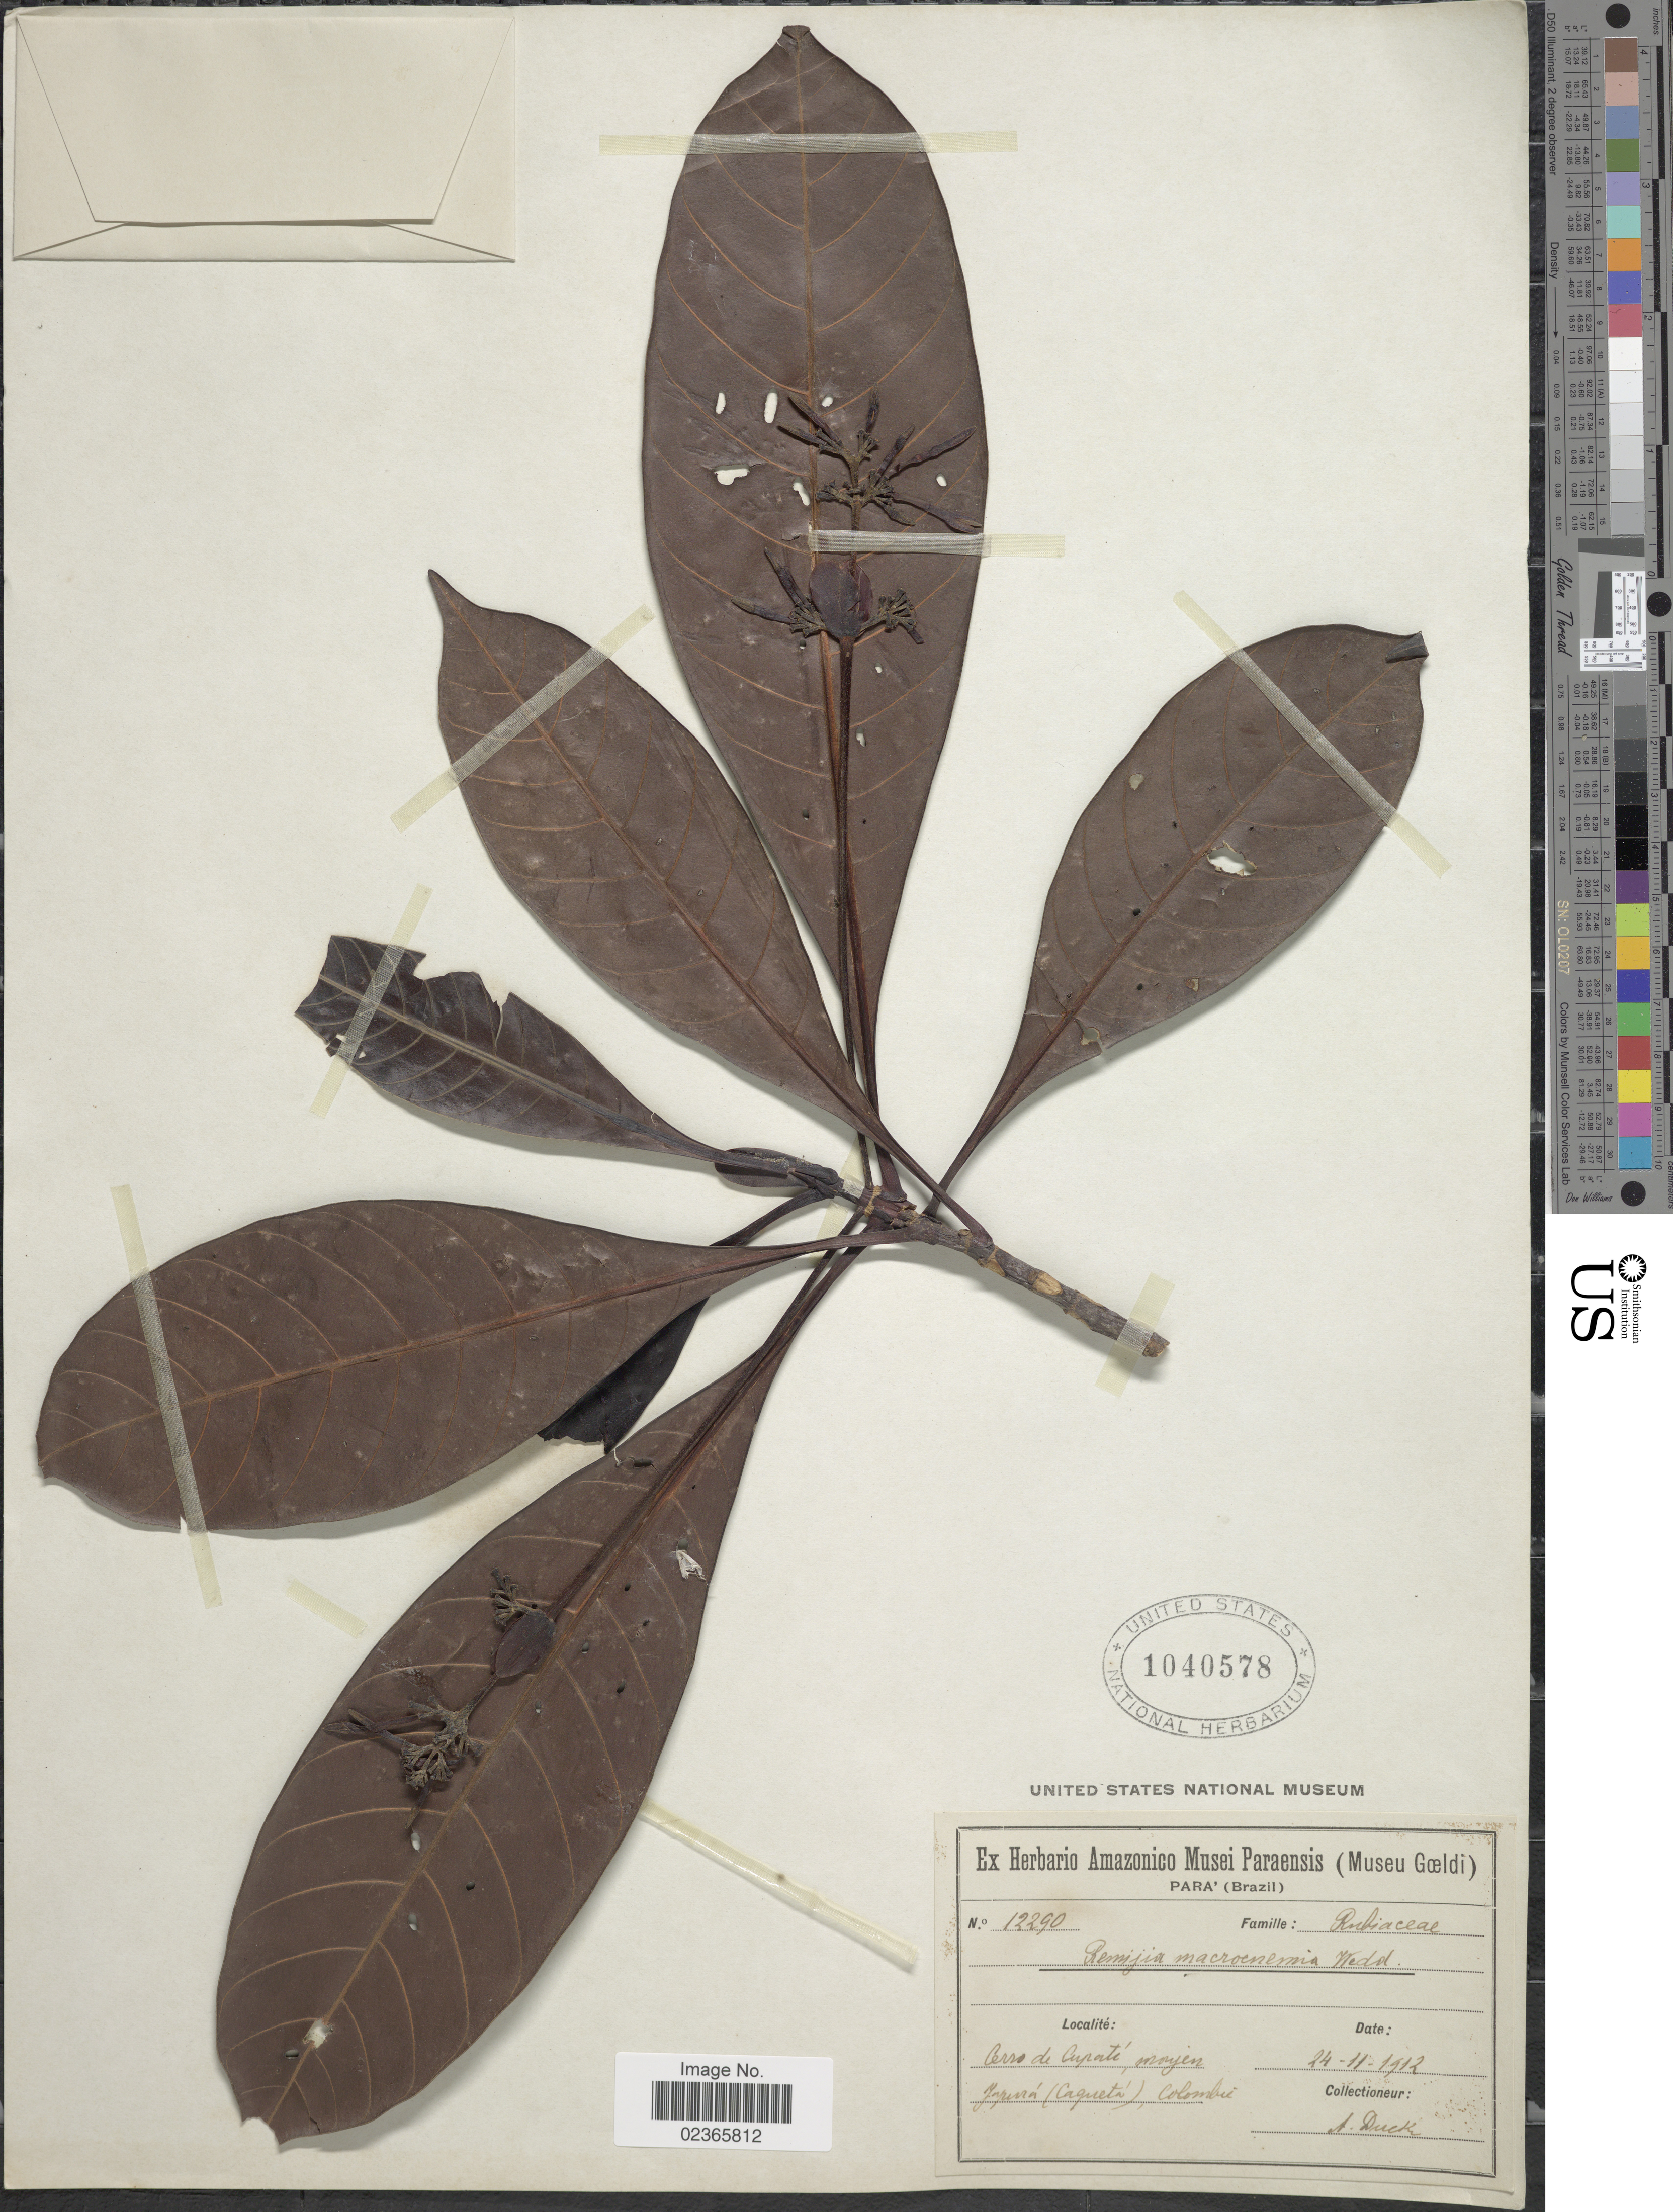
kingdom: Plantae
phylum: Tracheophyta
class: Magnoliopsida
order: Gentianales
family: Rubiaceae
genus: Remijia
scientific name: Remijia macrocnemia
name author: (Mart.) Wedd.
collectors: A. Ducke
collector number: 12290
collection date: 1912-11-24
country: Colombia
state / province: Caquetá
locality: Cerro de Cupati, moyen Yapura (Caqueta) Colombie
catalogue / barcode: US 1040578